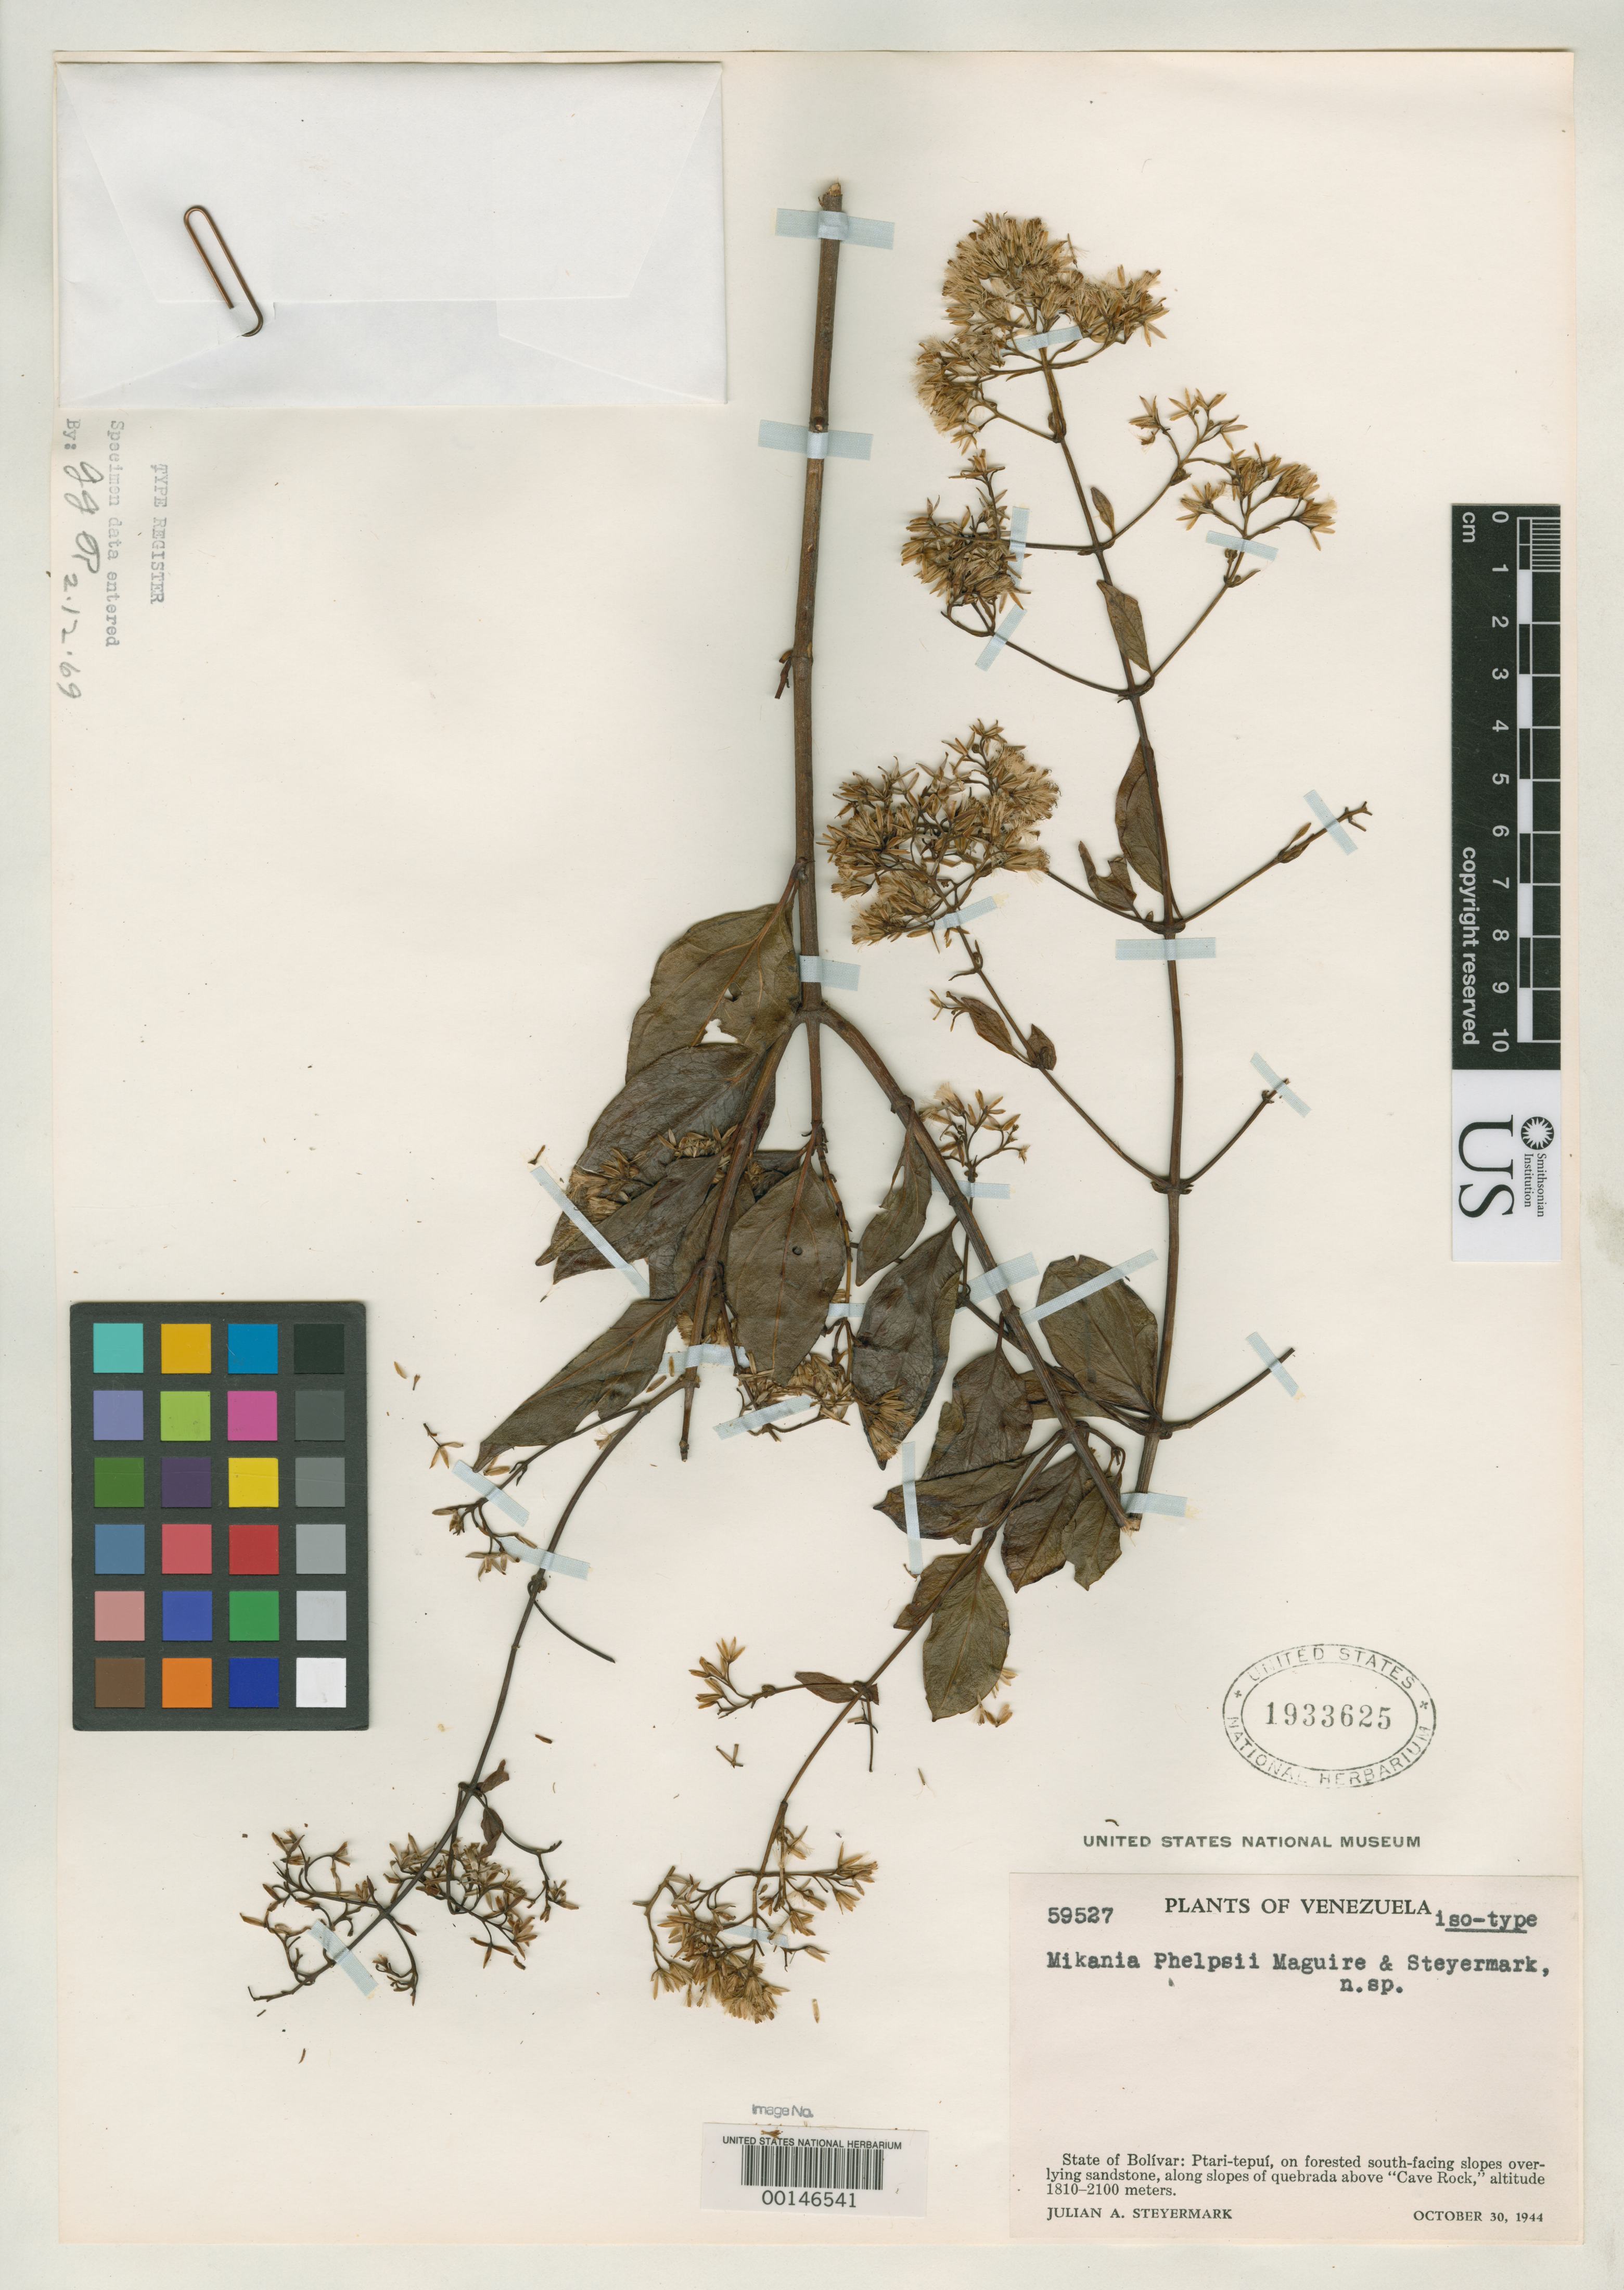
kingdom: Plantae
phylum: Tracheophyta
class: Magnoliopsida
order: Asterales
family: Asteraceae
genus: Mikania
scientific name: Mikania phelpsii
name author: Maguire & Steyerm. in Lasser & Maguire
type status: Isotype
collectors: J. Steyermark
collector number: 59527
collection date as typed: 30 Oct 1944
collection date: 1944-10-30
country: Venezuela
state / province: Bolivar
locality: Ptari-tepui.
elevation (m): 1800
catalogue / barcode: US 1933625